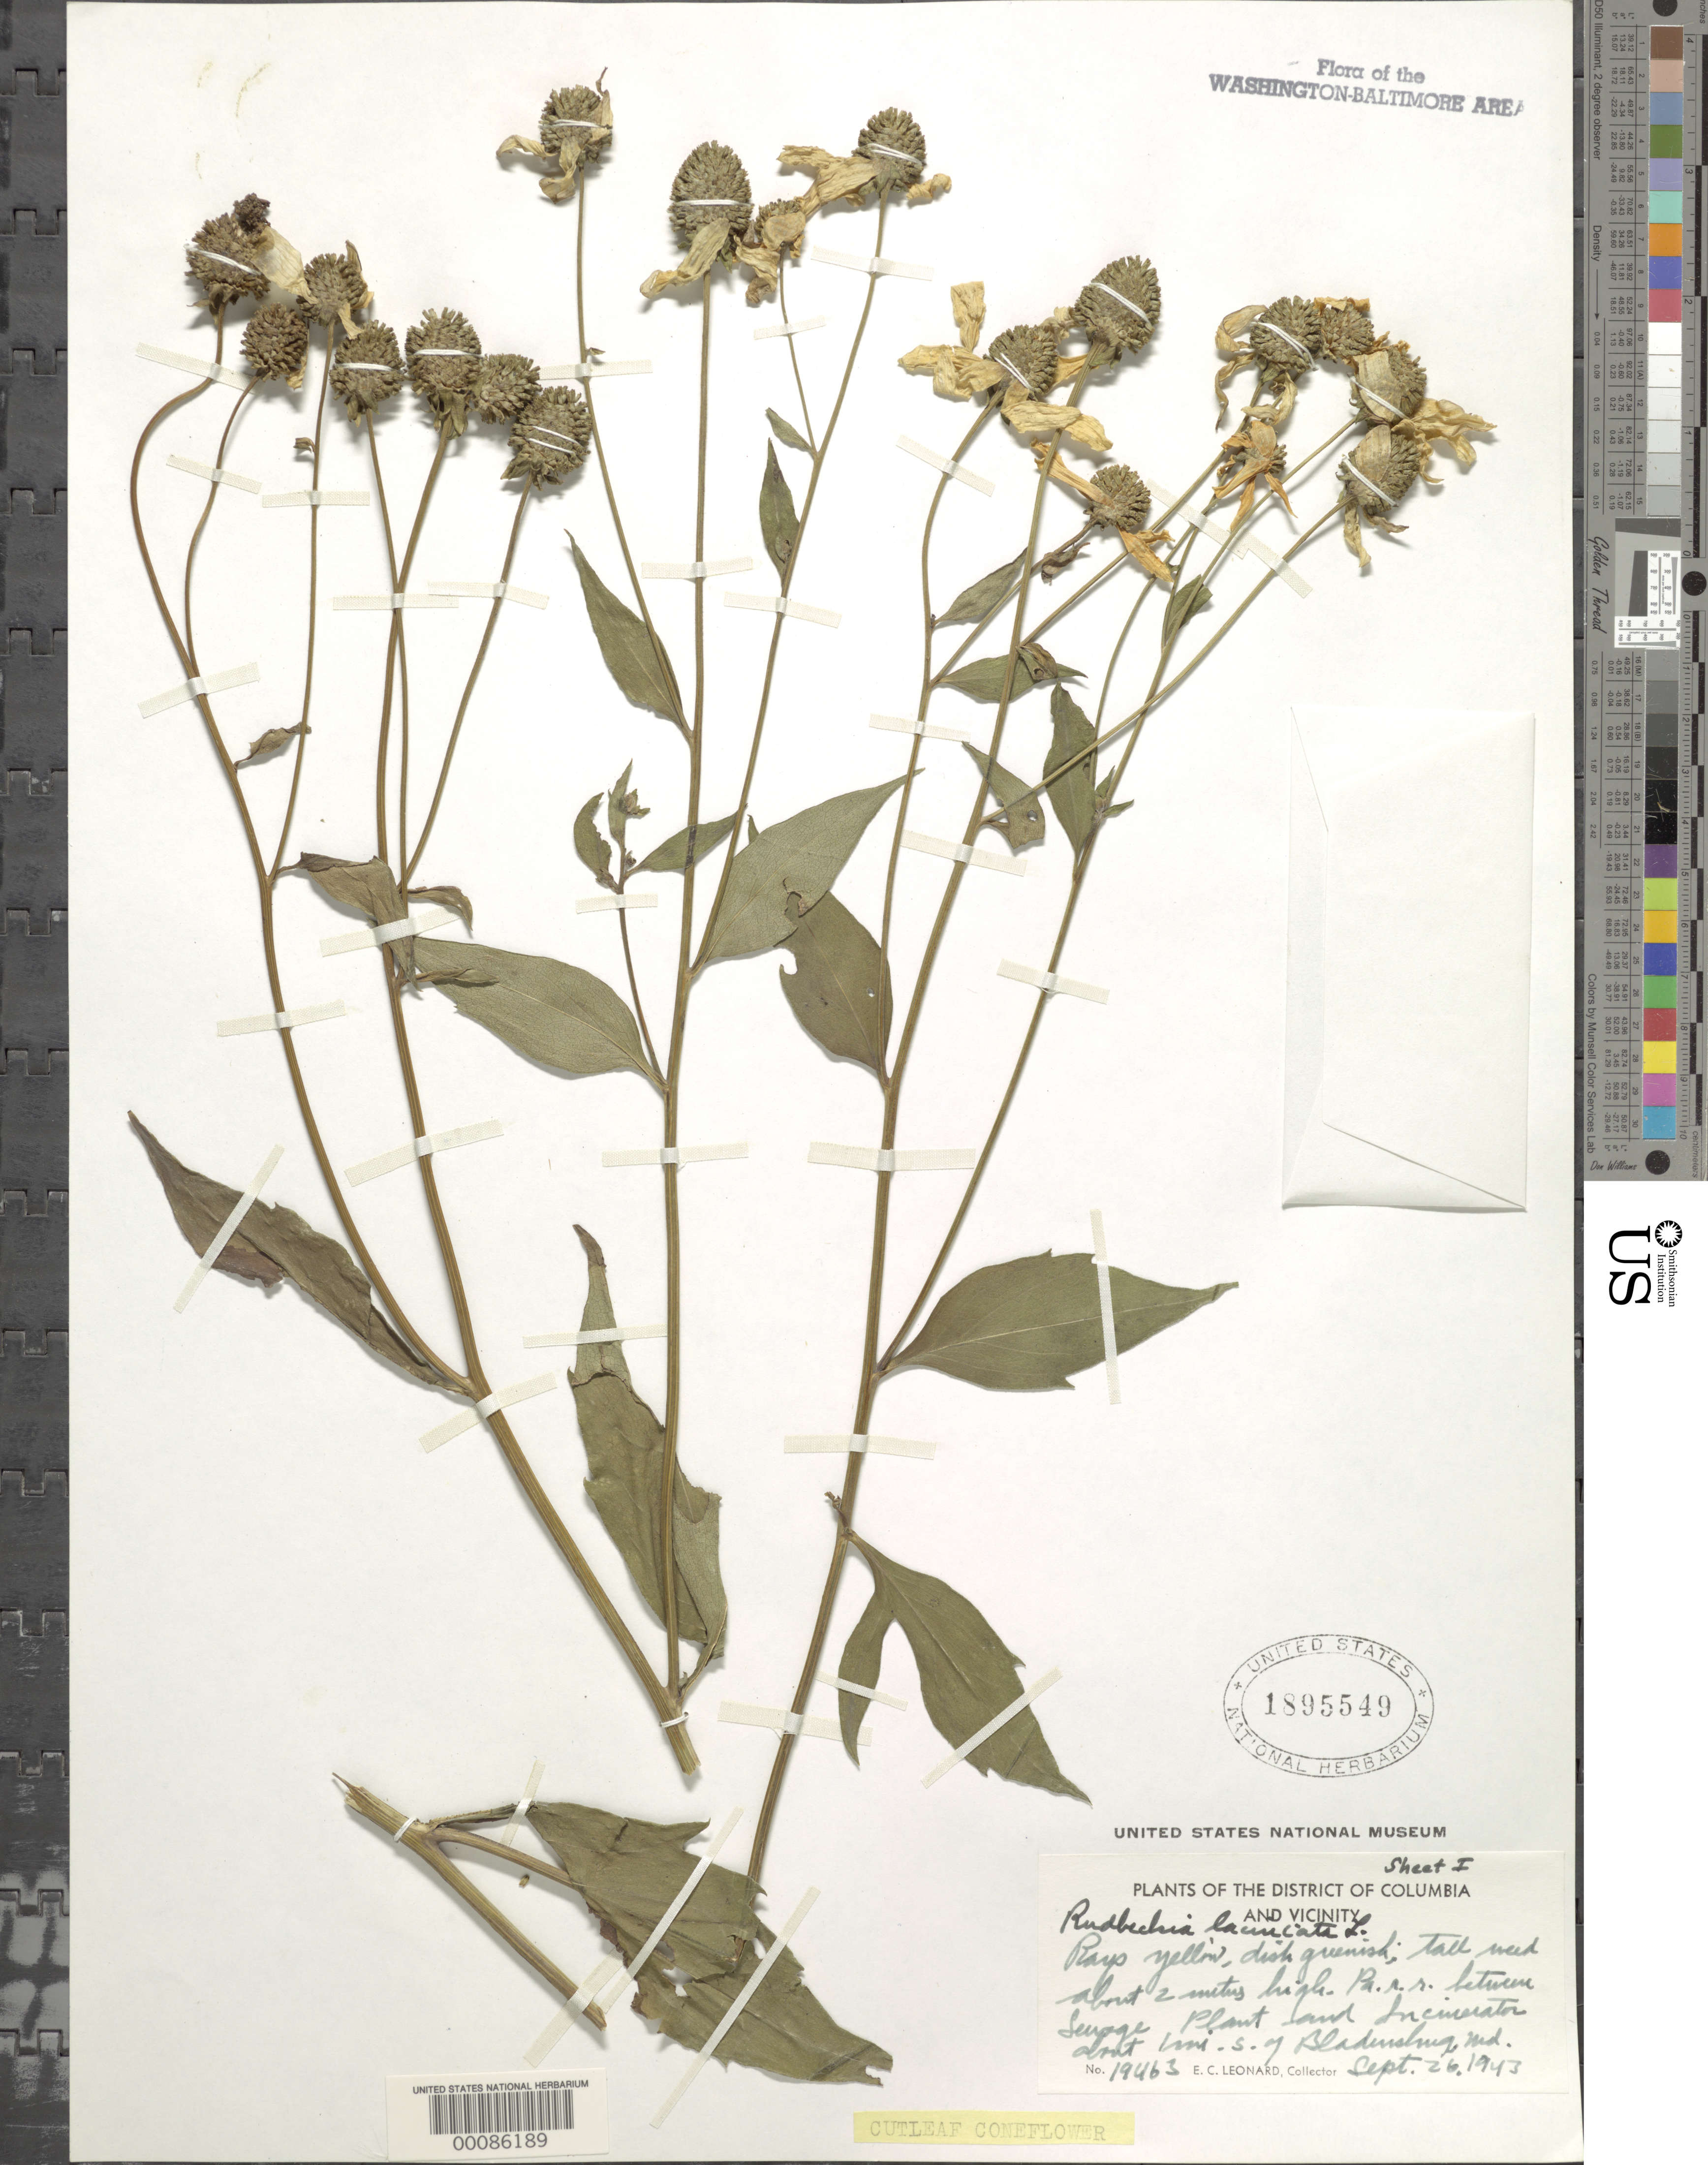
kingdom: Plantae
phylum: Tracheophyta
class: Magnoliopsida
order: Asterales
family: Asteraceae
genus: Rudbeckia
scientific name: Rudbeckia laciniata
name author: L.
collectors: E. C. Leonard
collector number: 19463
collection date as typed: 26 Sep 1943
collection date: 1943-09-26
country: United States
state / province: Maryland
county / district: Prince George's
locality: between Sewage Plant and Incinerator, Bladensburg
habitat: Railroad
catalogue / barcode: US 1895549